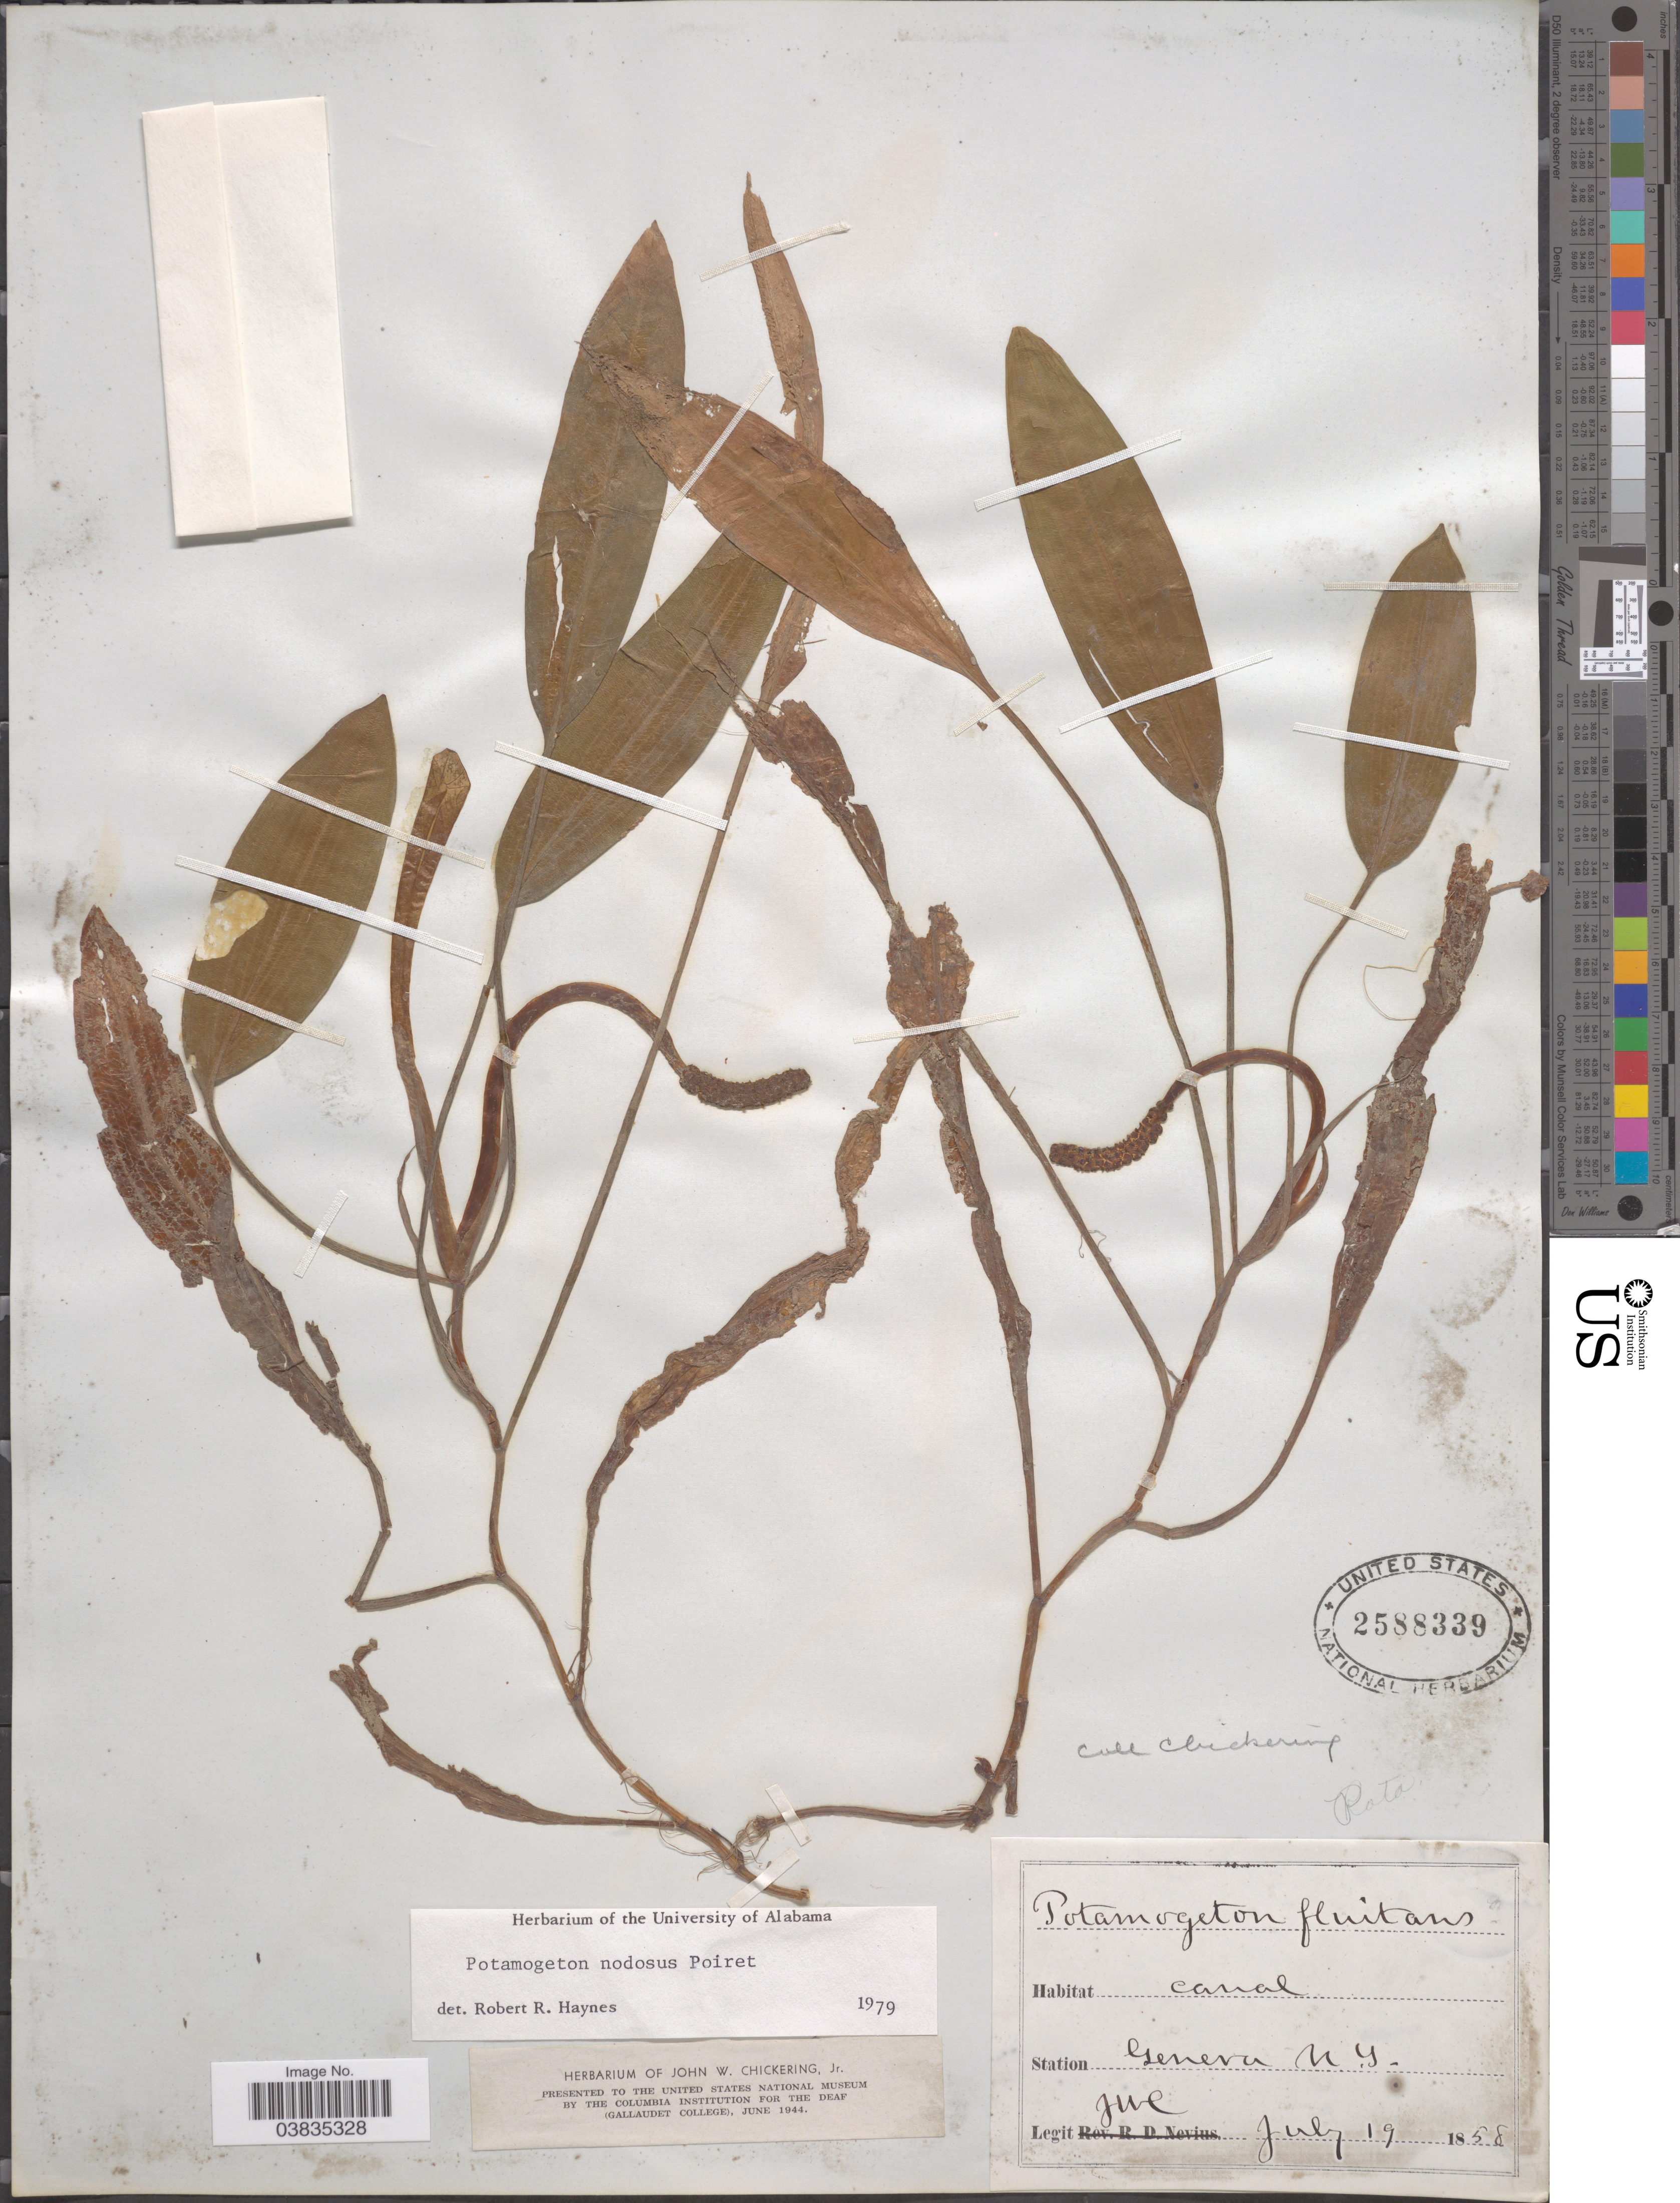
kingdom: Plantae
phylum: Tracheophyta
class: Liliopsida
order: Alismatales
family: Potamogetonaceae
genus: Potamogeton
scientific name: Potamogeton nodosus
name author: Poir.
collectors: J. Chickering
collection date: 1858-07-19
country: United States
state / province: New York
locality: Station Geneva.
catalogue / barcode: US 2588339